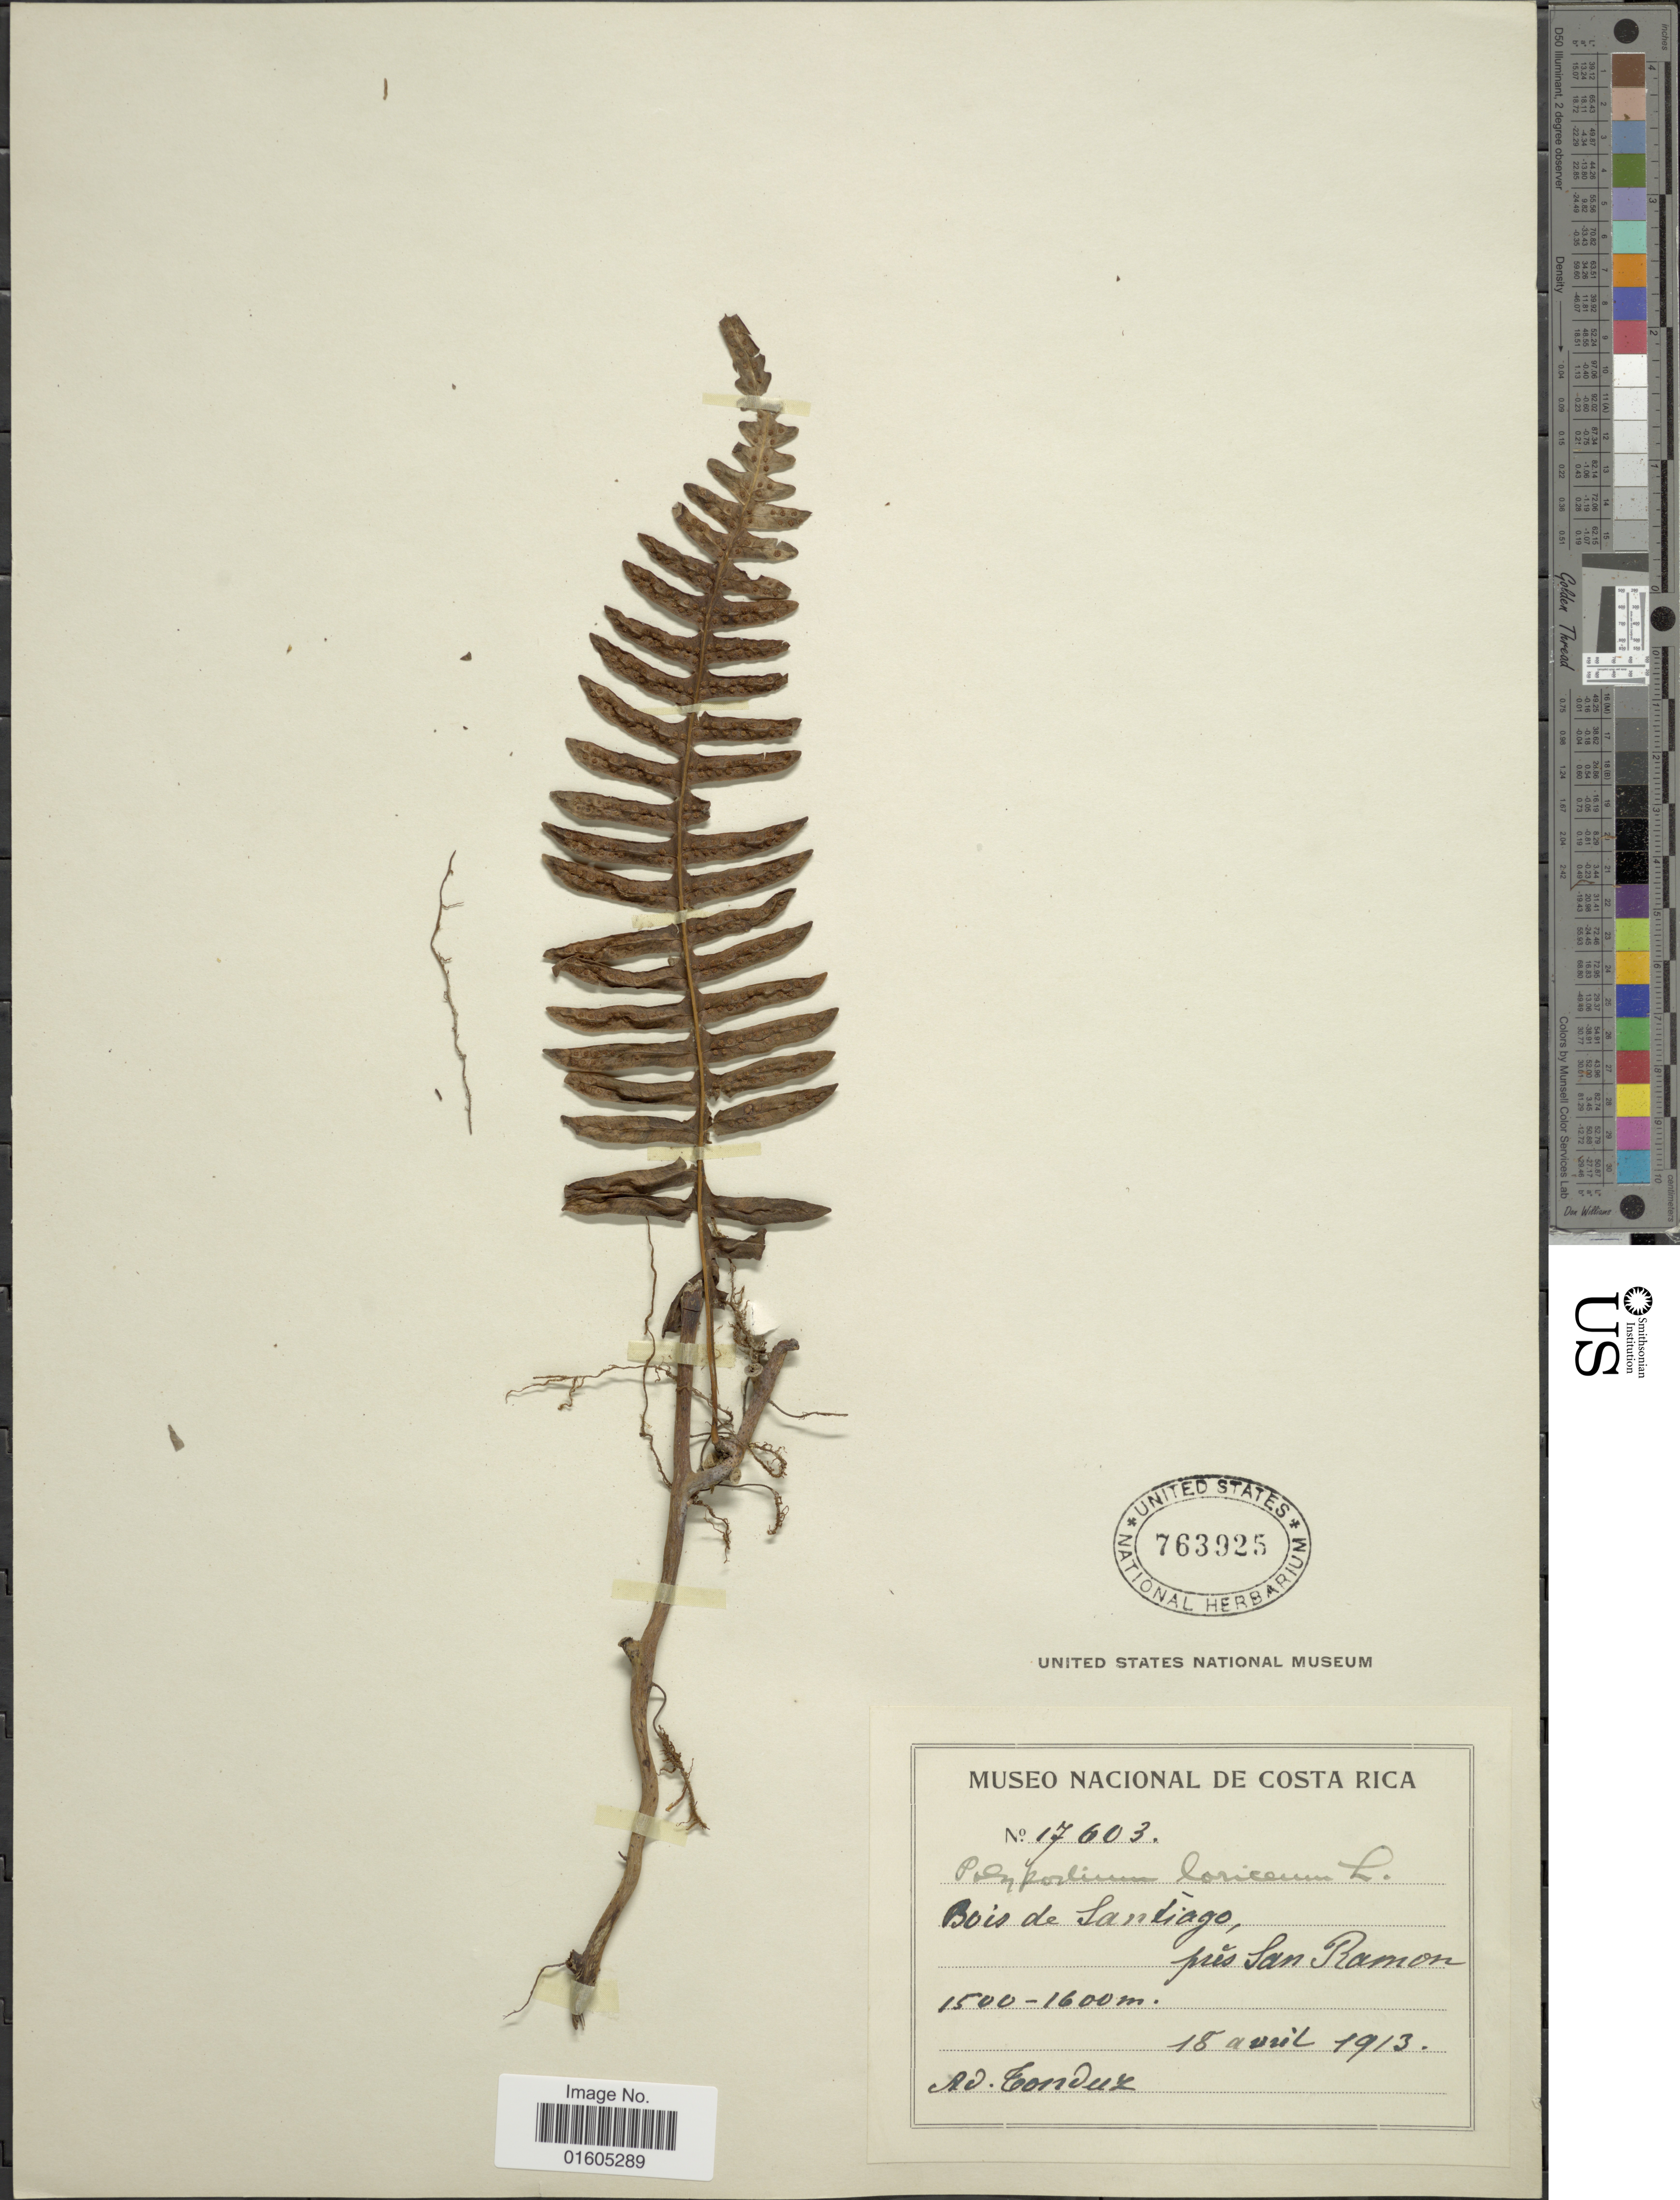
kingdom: Plantae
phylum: Tracheophyta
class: Polypodiopsida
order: Polypodiales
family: Polypodiaceae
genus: Serpocaulon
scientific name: Serpocaulon loriceum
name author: (L.) A.R. Sm.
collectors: A. Tonduz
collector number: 17603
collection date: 1913-04-18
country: Costa Rica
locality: Bois de Santiago, pres San Ramon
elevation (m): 1500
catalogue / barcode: US 763925